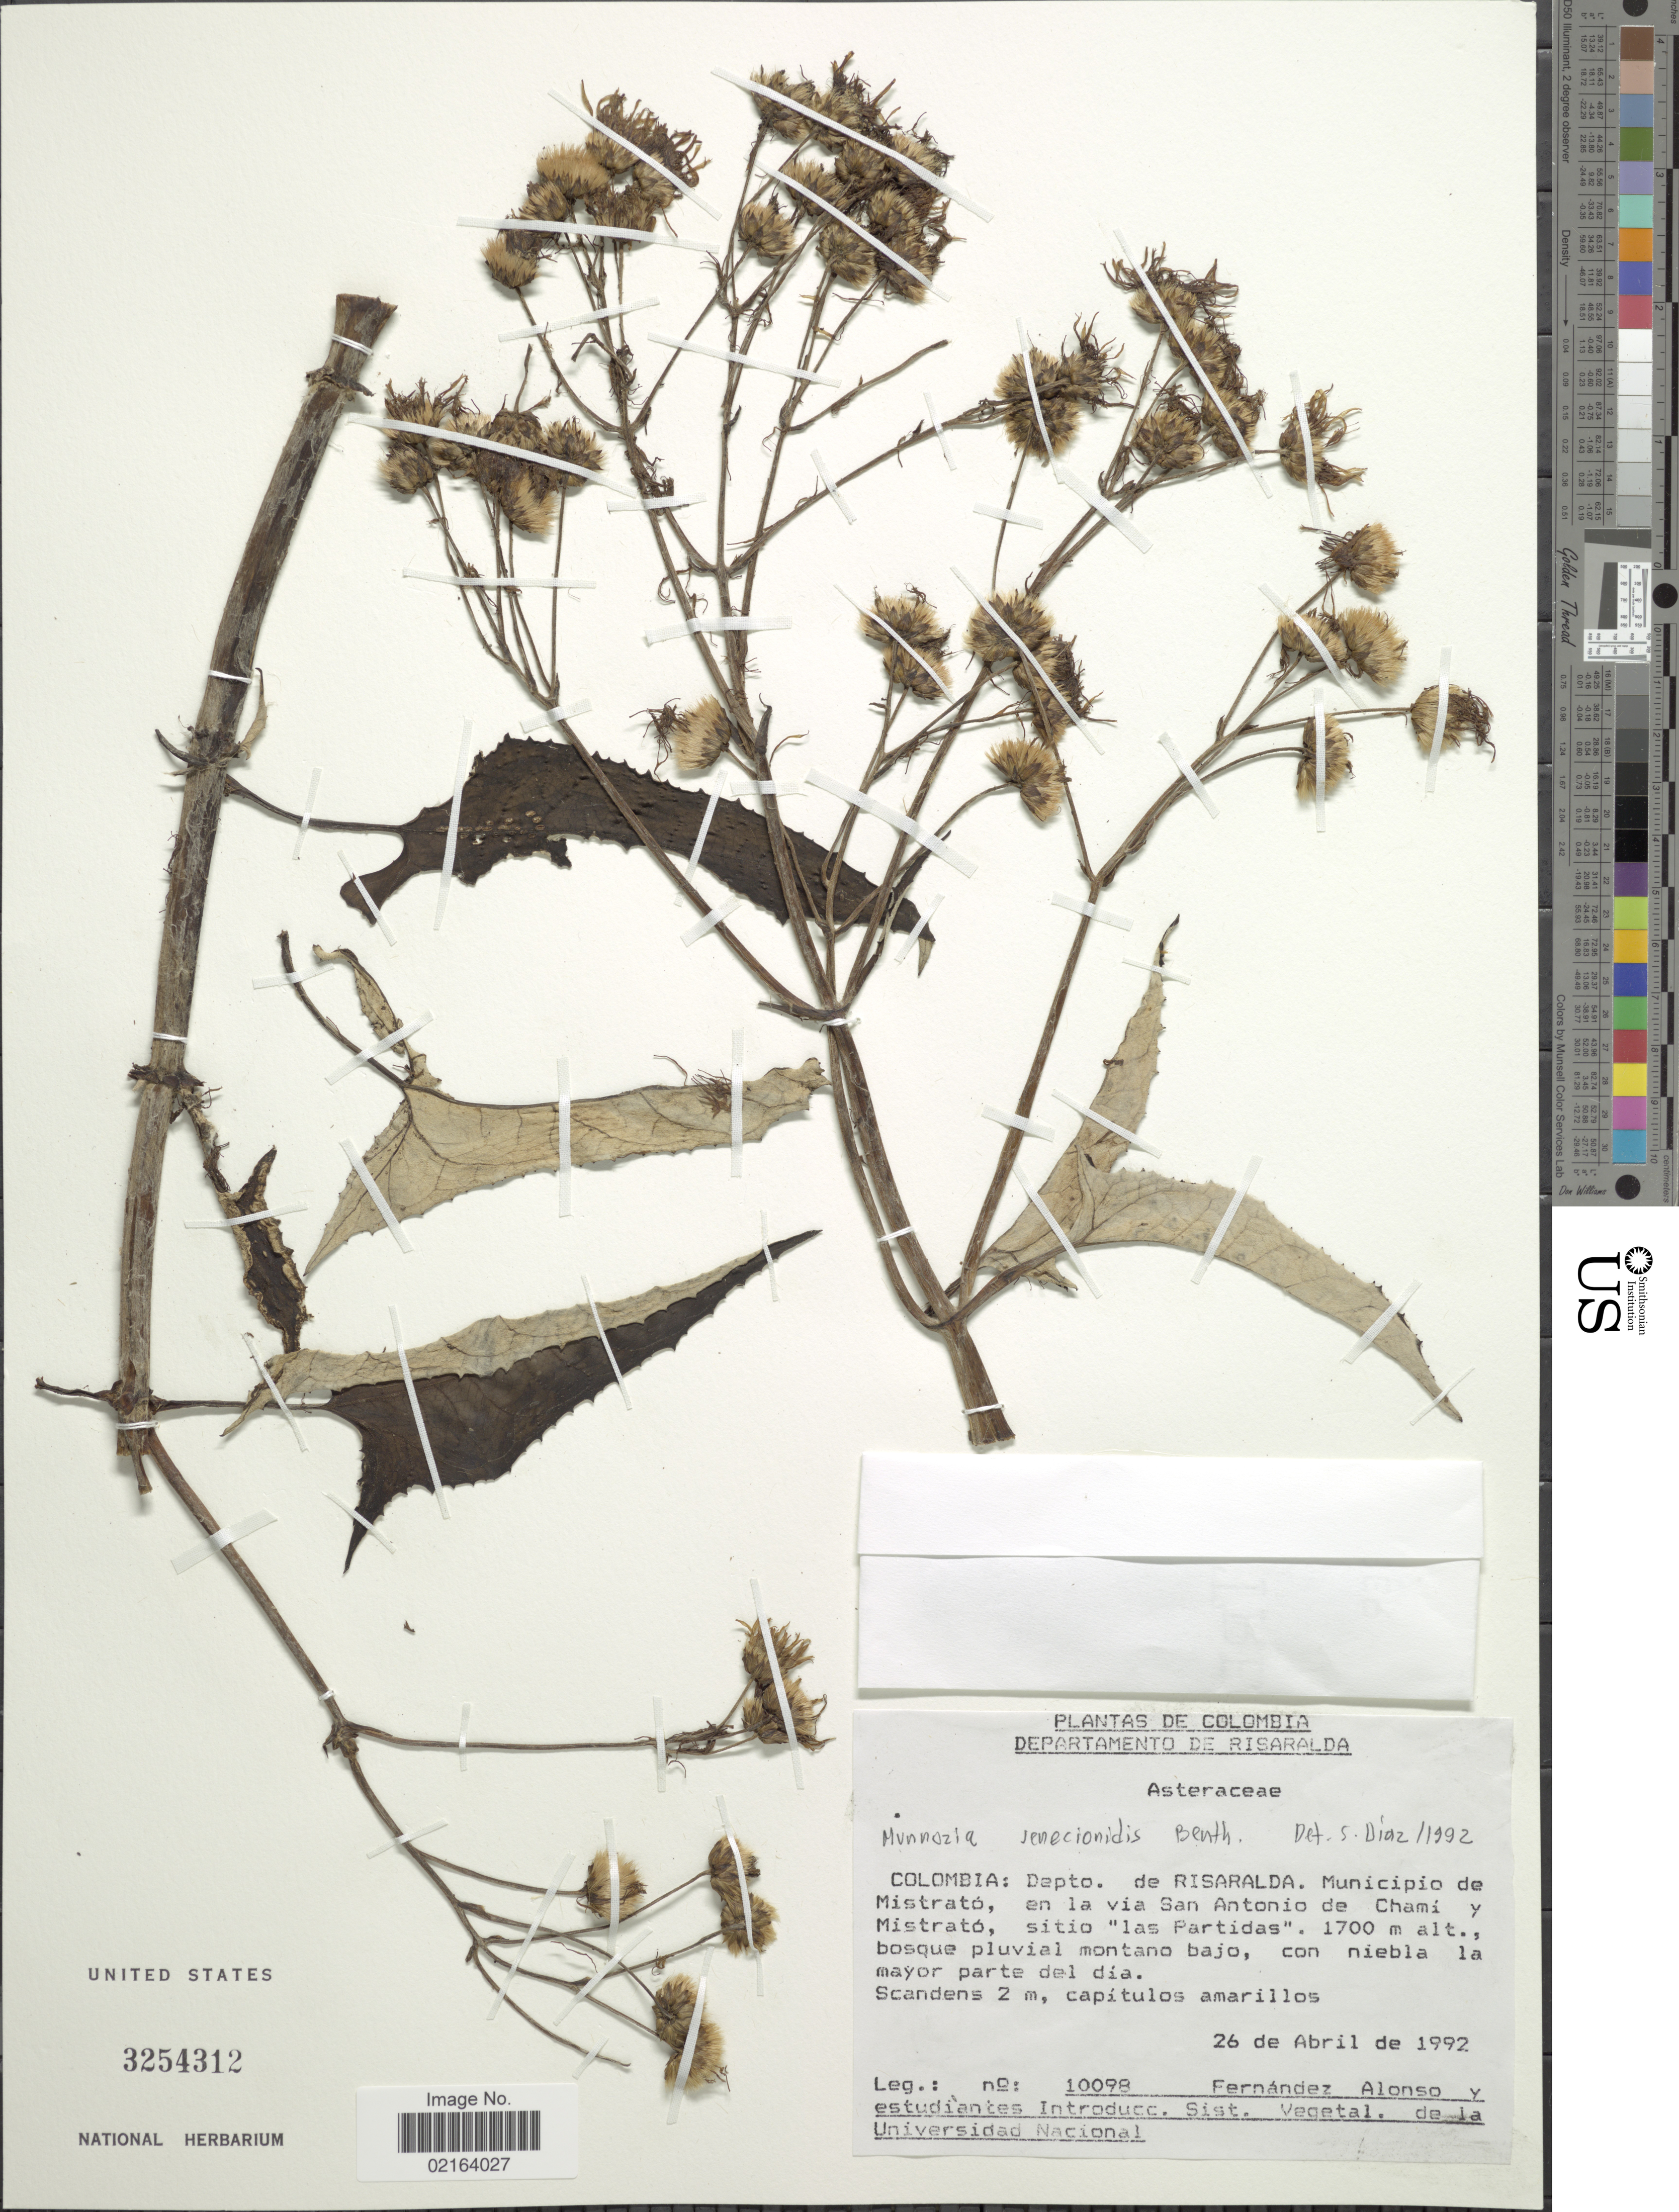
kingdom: Plantae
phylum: Tracheophyta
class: Magnoliopsida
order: Asterales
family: Asteraceae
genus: Munnozia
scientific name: Munnozia senecionidis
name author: Benth.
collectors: F. Alonso & Estudiantes Introducc. Sist. Vegetal. de la Universidad Nacional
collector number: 10098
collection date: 1992-04-26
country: Colombia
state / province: Risaralda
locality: Municipio de Mistrato, en la via San Antonio de Chami y Mistrato, sitio "las Partidas"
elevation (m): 1700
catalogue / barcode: US 3254312